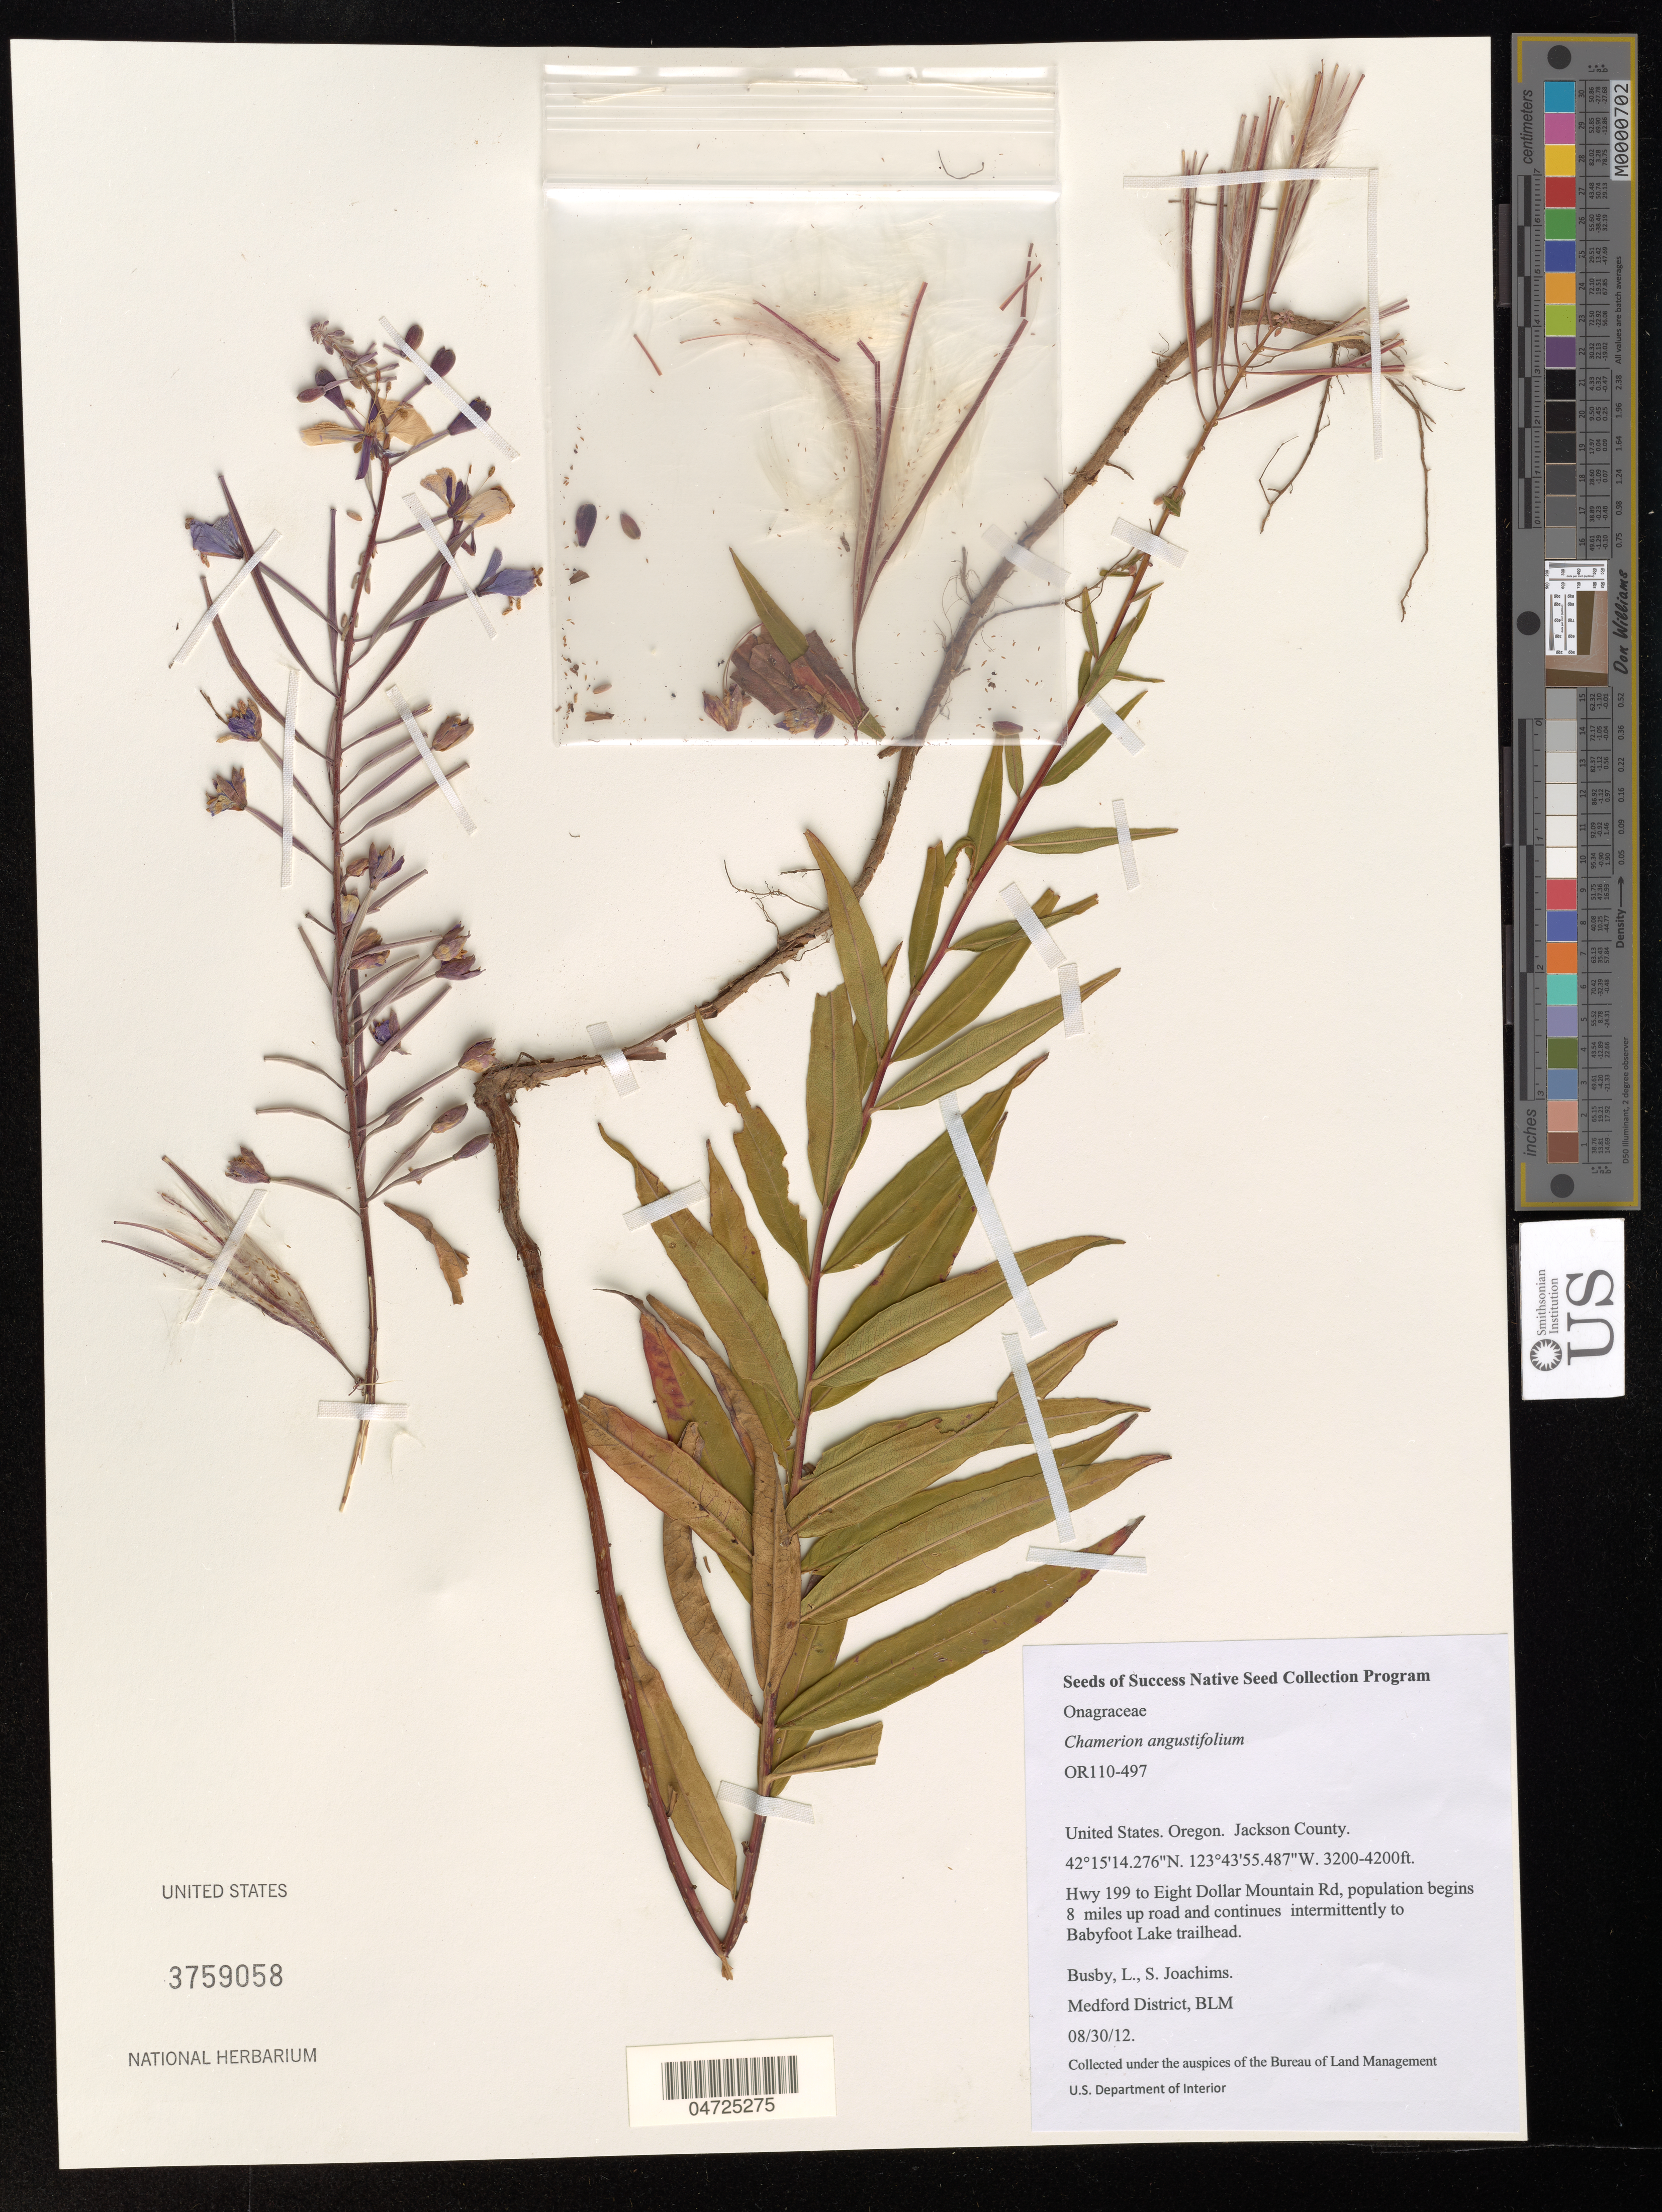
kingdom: Plantae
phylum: Tracheophyta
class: Magnoliopsida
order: Myrtales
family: Onagraceae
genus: Chamerion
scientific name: Chamerion angustifolium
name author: (L.) Holub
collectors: L. Busby & S. Joachims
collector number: OR110-497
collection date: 2012-08-30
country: United States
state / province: Oregon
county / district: Jackson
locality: Jackson County. Hwy 199 to Eight Dollar Mountain Rd, population begins 8 miles up road and continues intermittently to Babyfoot Lake trailhead.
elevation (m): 975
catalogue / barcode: US 3759058